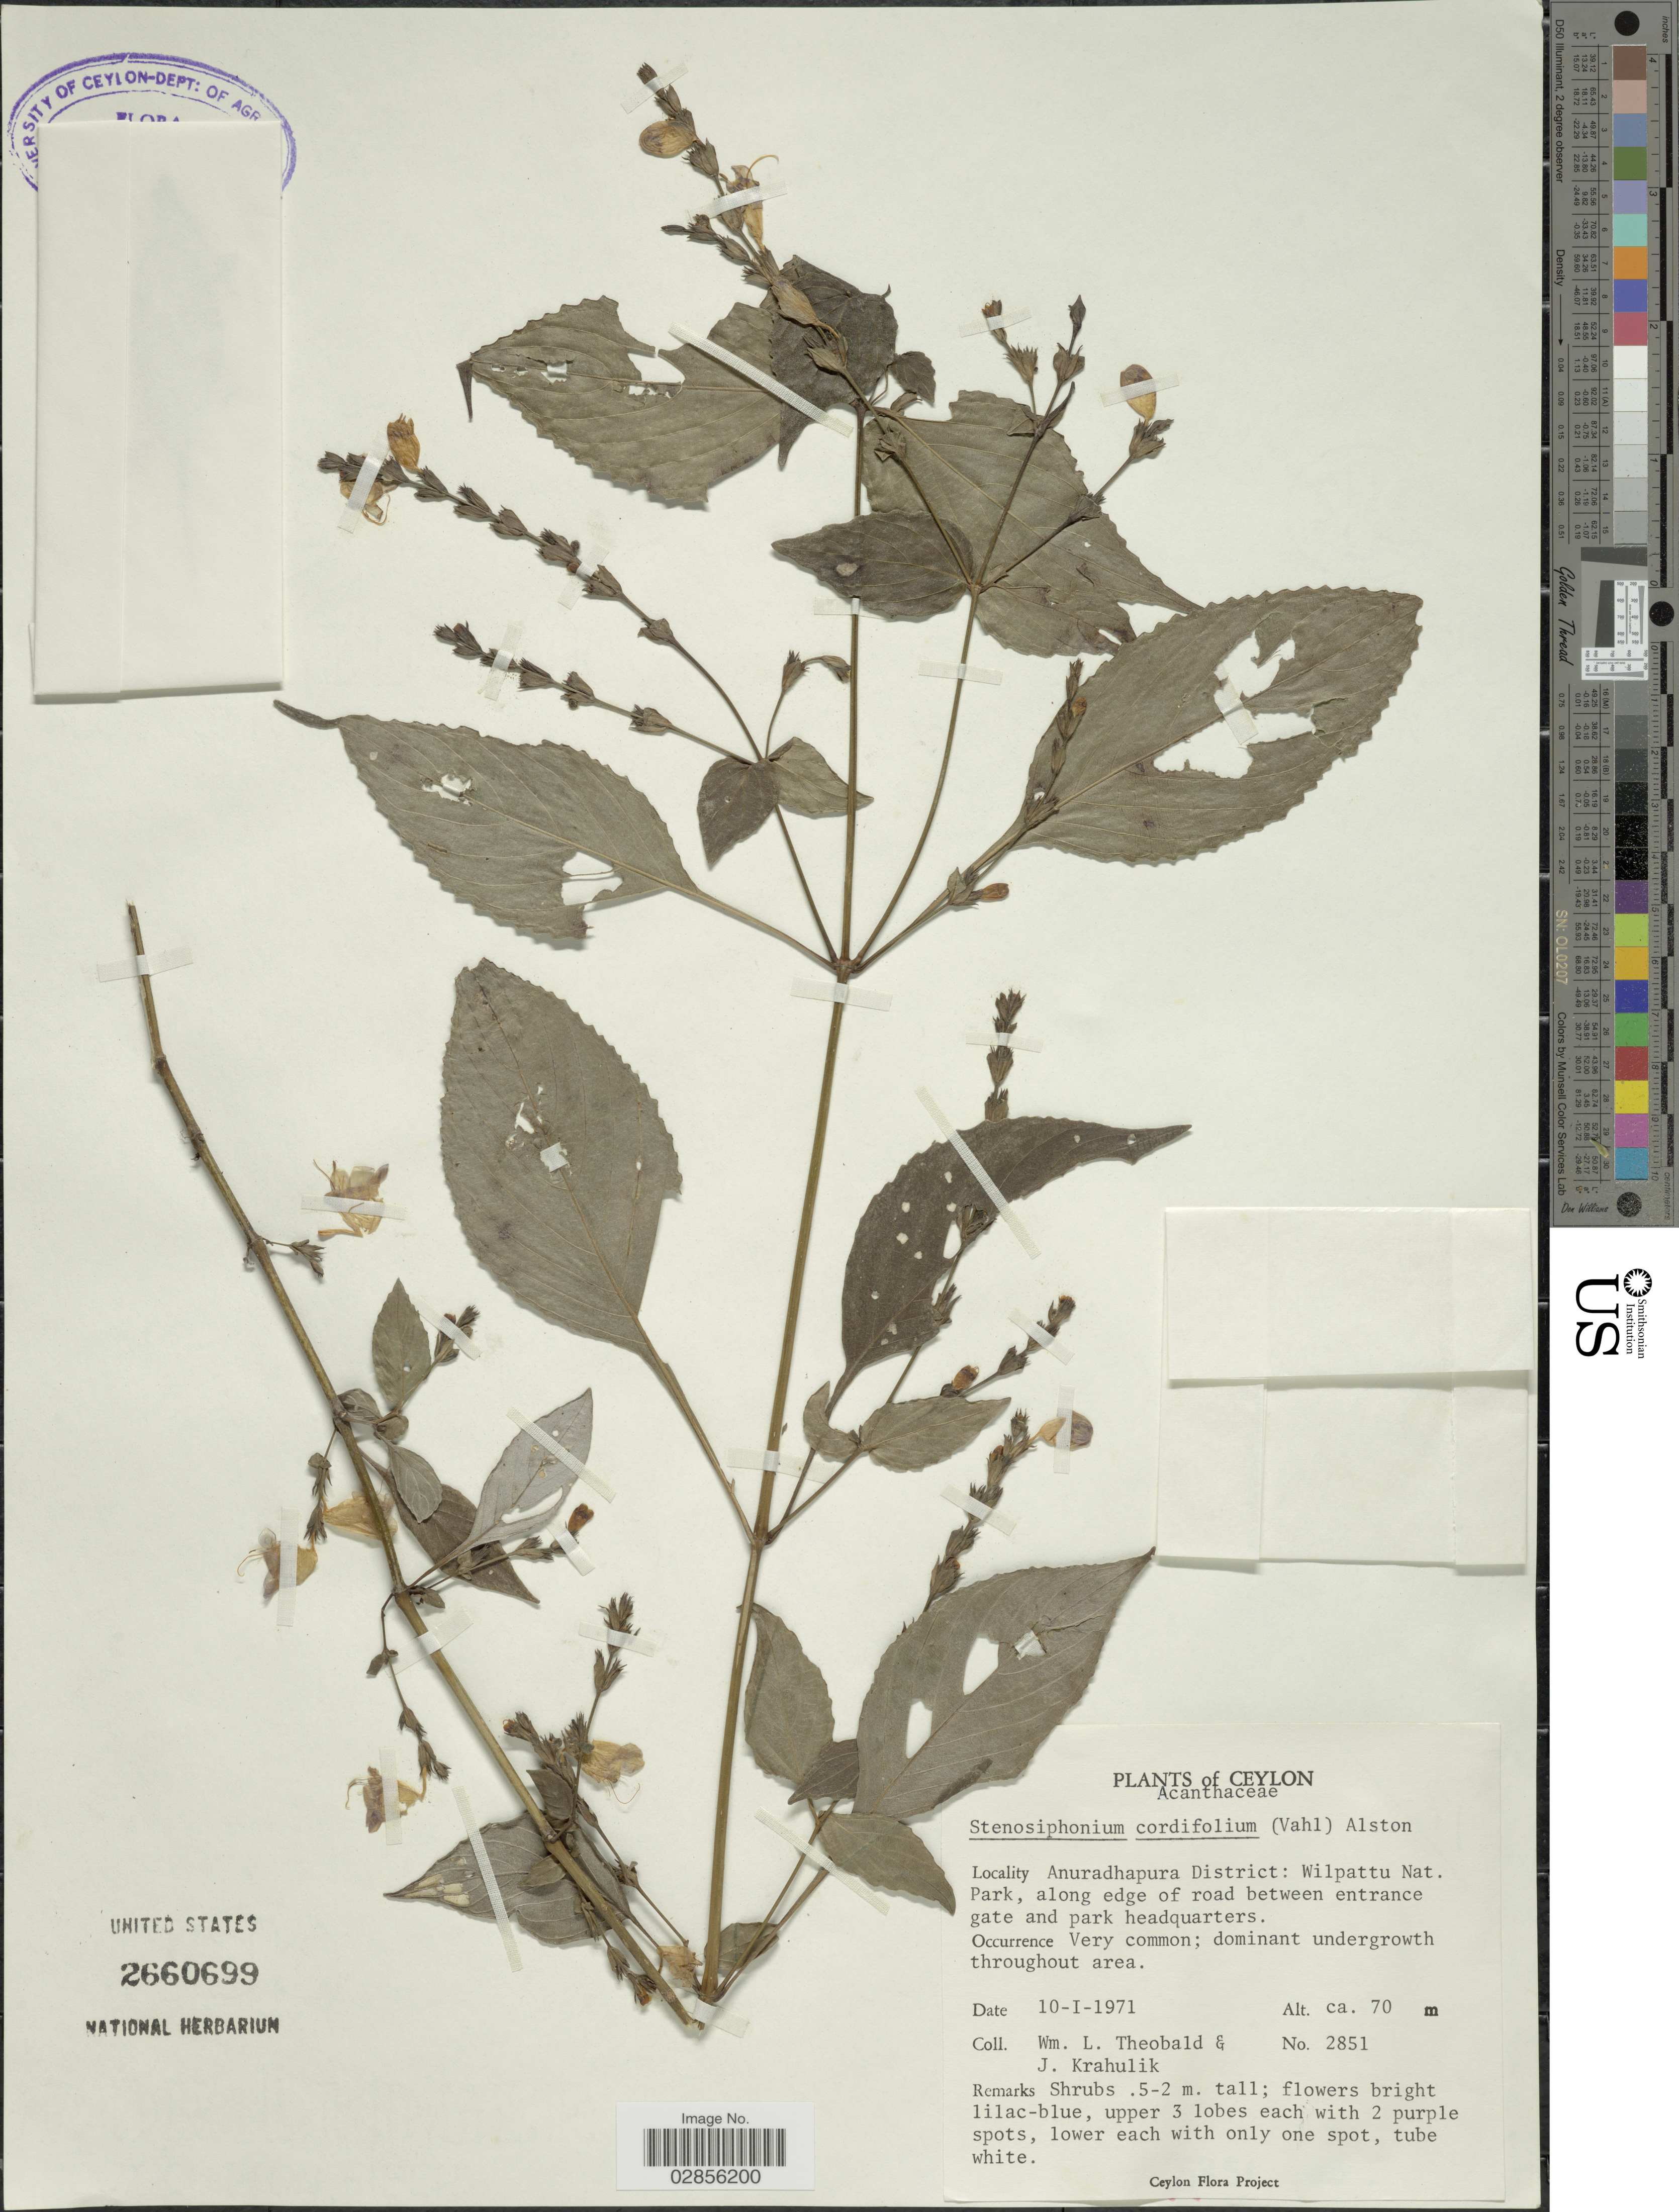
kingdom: Plantae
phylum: Tracheophyta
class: Magnoliopsida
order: Lamiales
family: Acanthaceae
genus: Stenosiphonium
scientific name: Stenosiphonium cordifolium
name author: (Vahl) Alston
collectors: W. L. Theobald & J. Krahulik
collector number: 2851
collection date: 1971-01-10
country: Sri Lanka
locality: Ceylon. Anuradhapura District: Wilpattu Nat. Park, along edge of road between entrance gate and park headquarters.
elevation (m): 70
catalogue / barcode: US 2660699